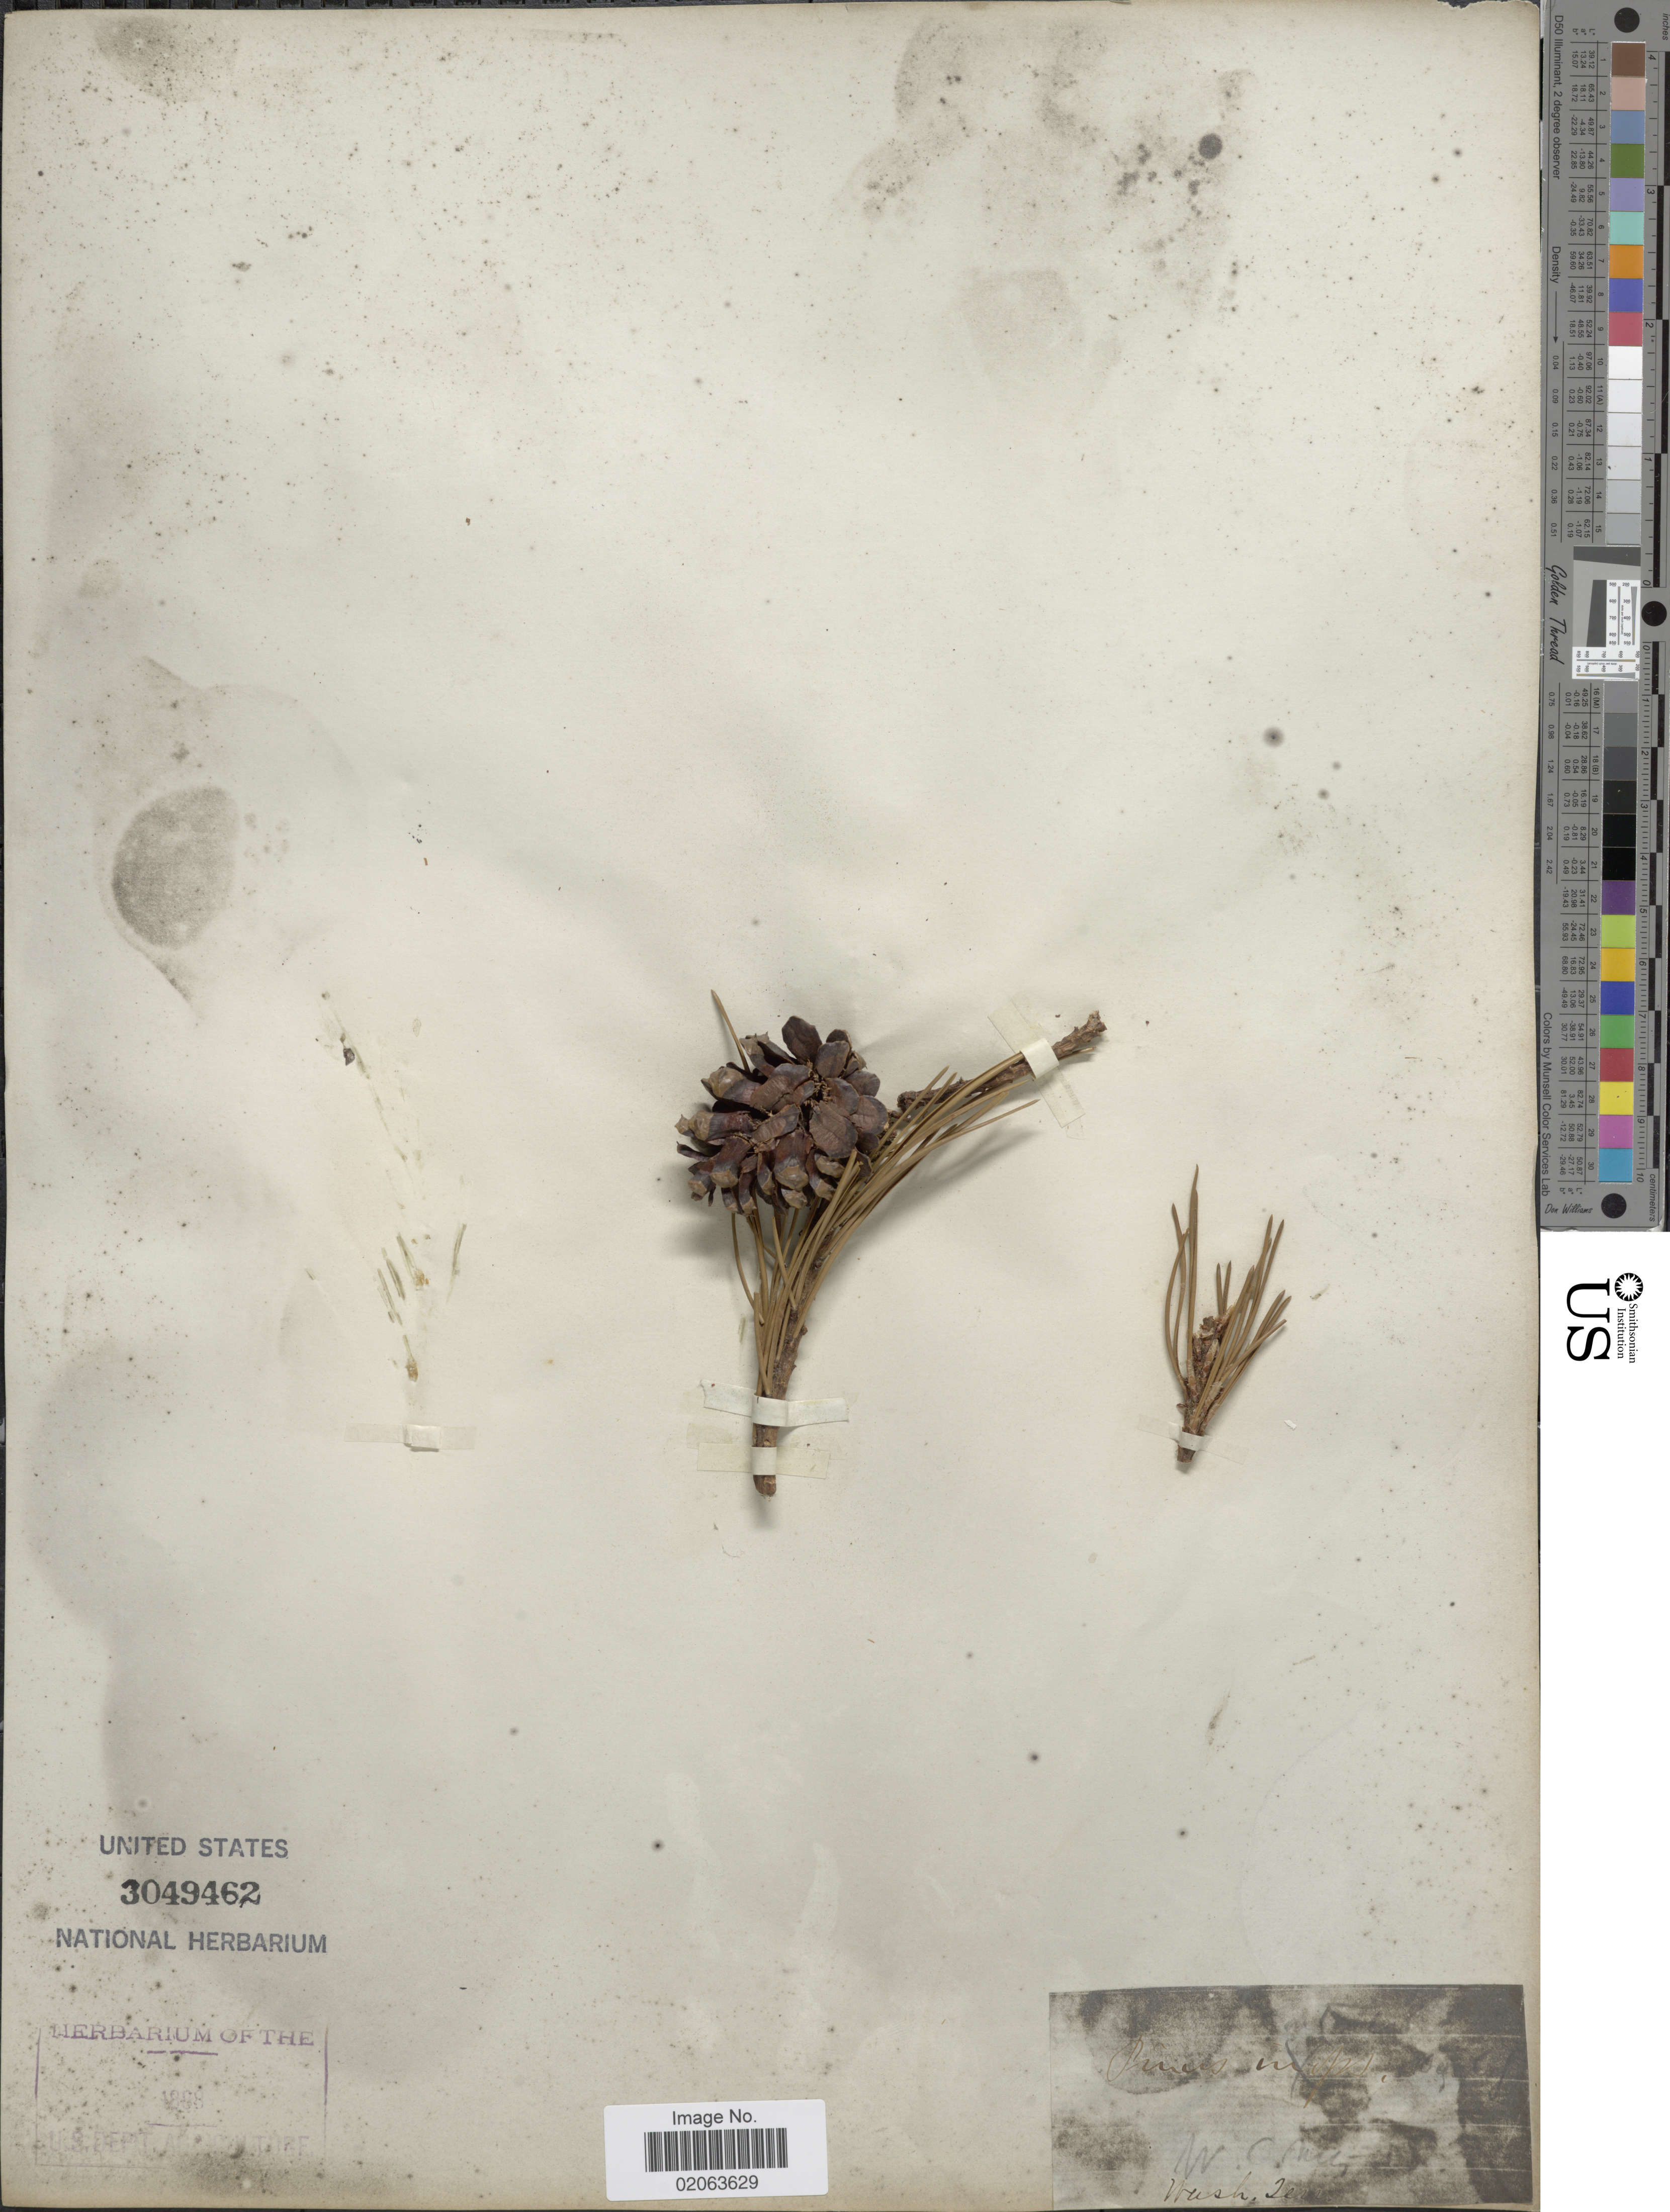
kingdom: Plantae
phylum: Tracheophyta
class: Pinopsida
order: Pinales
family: Pinaceae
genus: Pinus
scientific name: Pinus contorta var. murrayana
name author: (Balf.) S. Watson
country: United States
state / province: Washington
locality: Wash. Terr.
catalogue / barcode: US 3049462